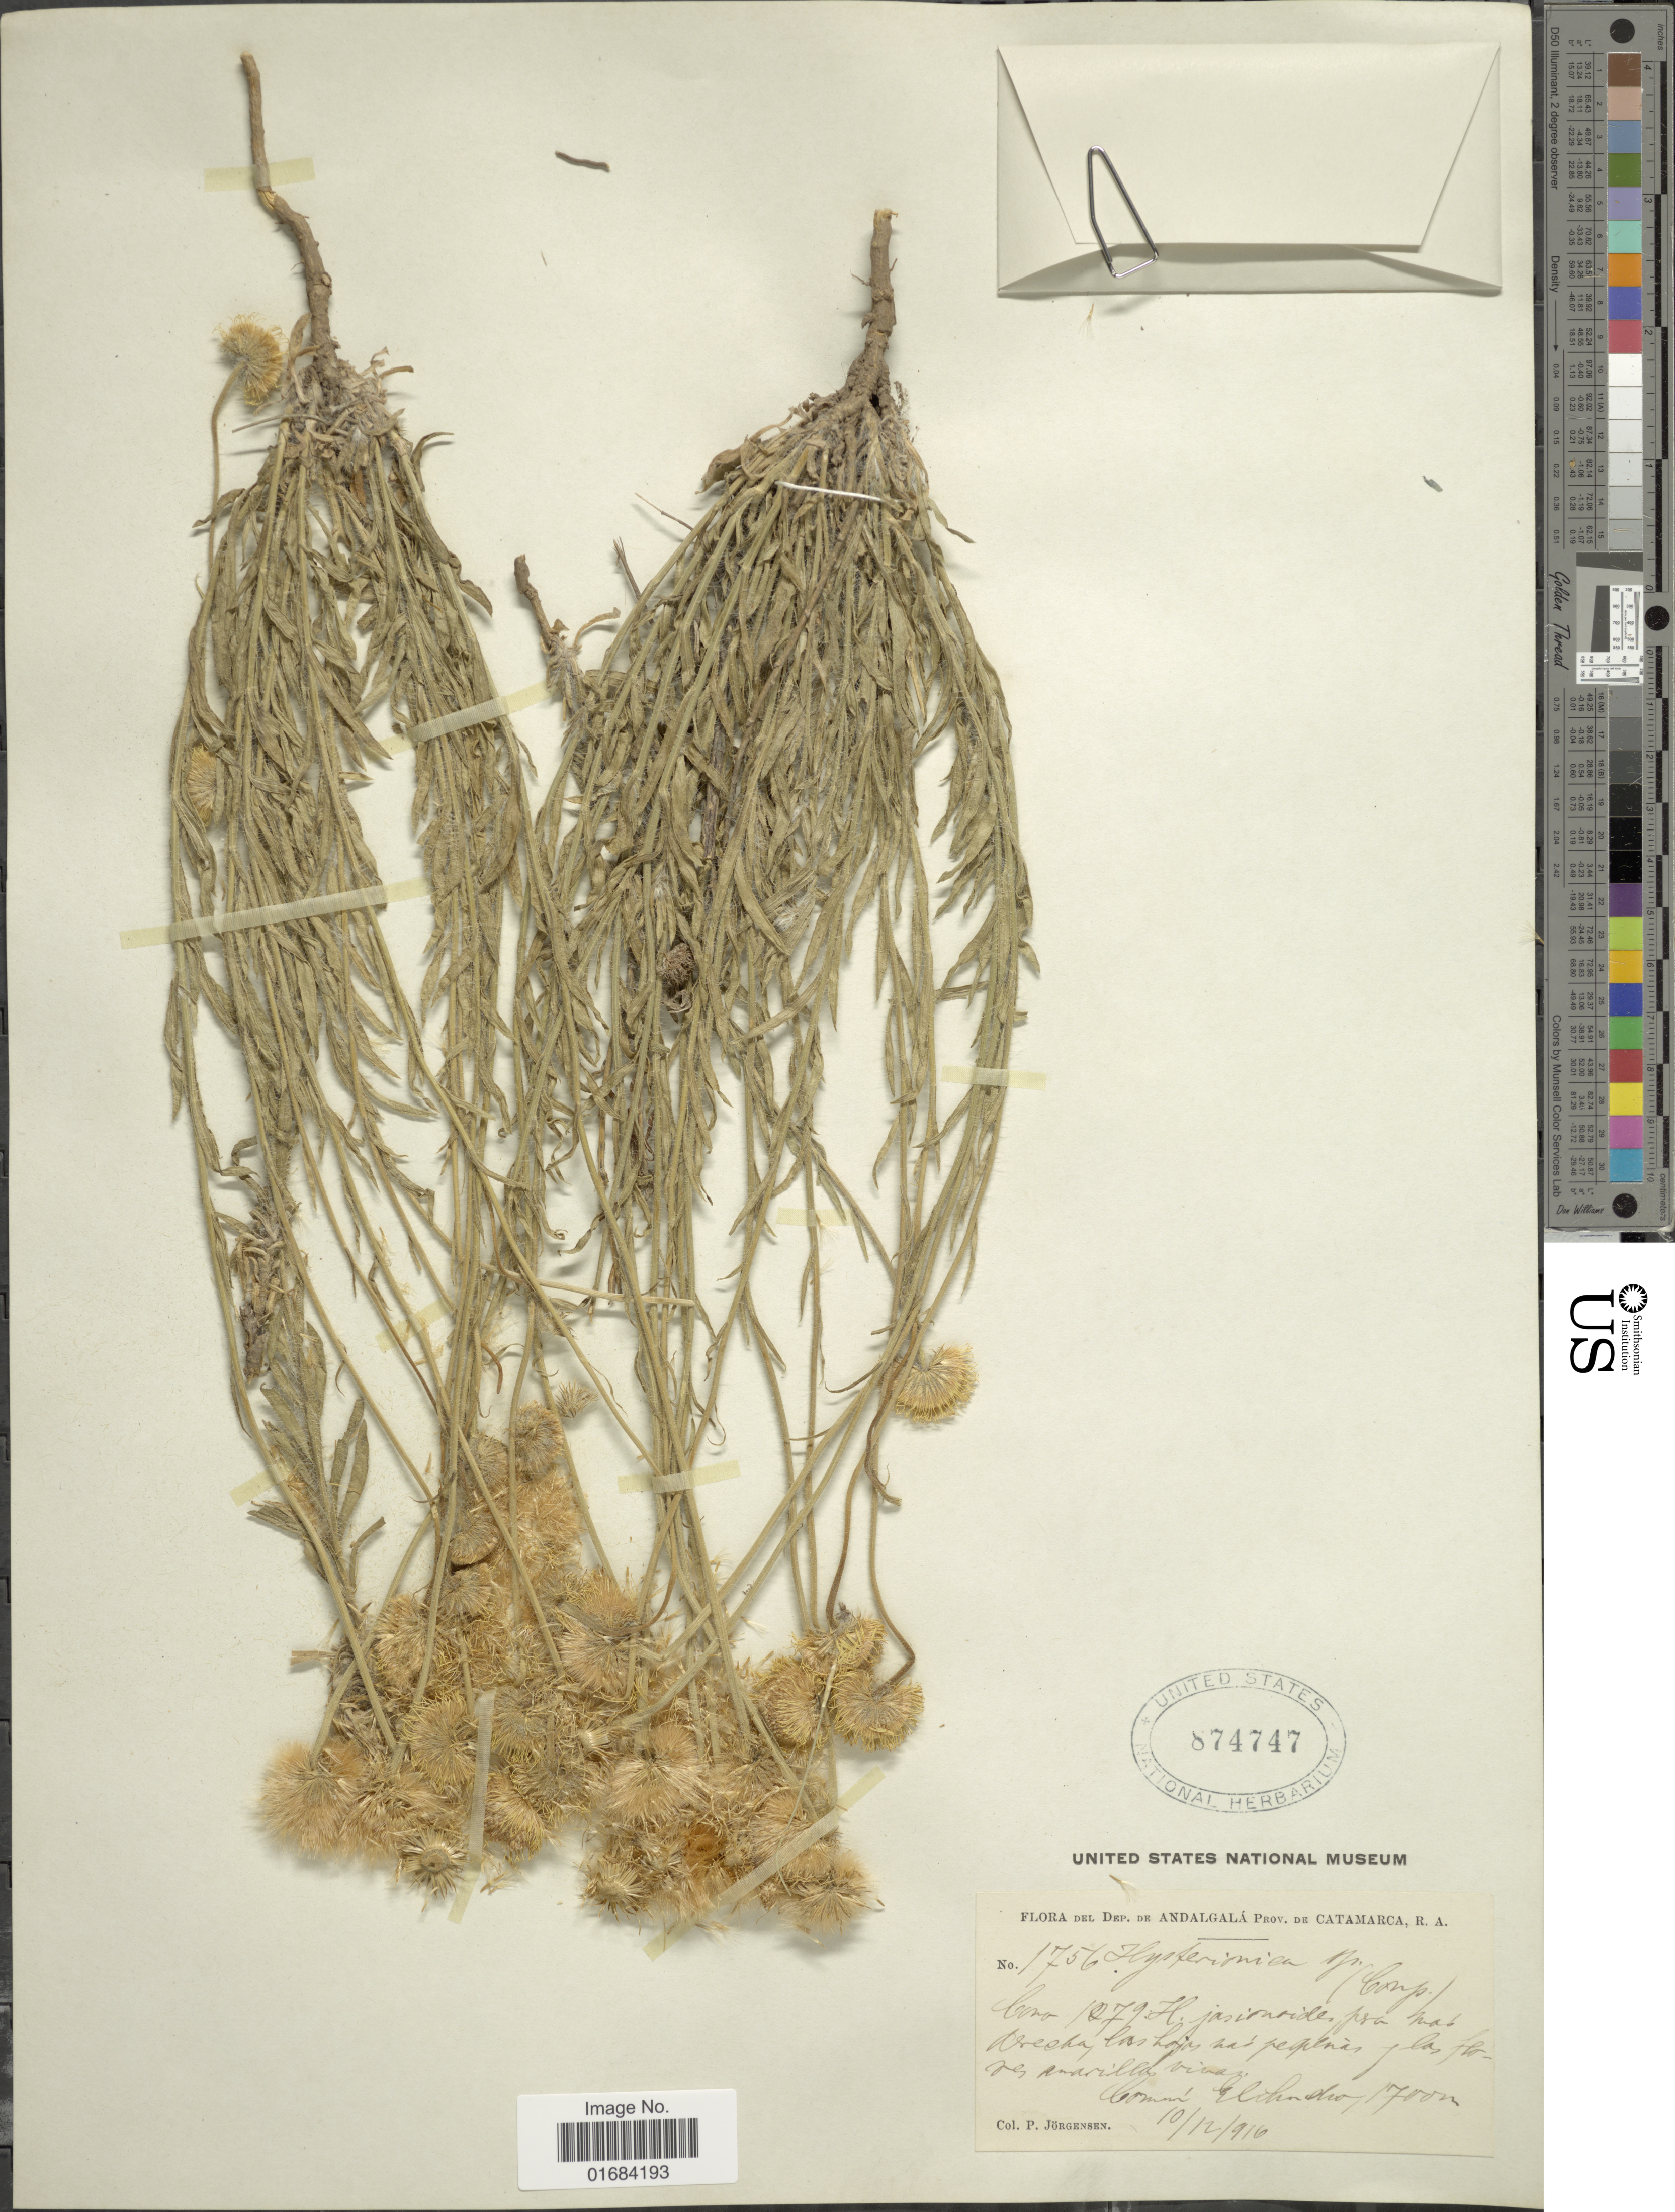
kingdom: Plantae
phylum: Tracheophyta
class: Magnoliopsida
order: Asterales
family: Asteraceae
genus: Hysterionica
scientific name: Hysterionica sp.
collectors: P. Jörgensen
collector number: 1756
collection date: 1916-12-10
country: Argentina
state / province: Catamarca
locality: Dep. de Andalgalá, R.A., Comune, El Suncho.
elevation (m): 1700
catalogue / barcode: US 874747